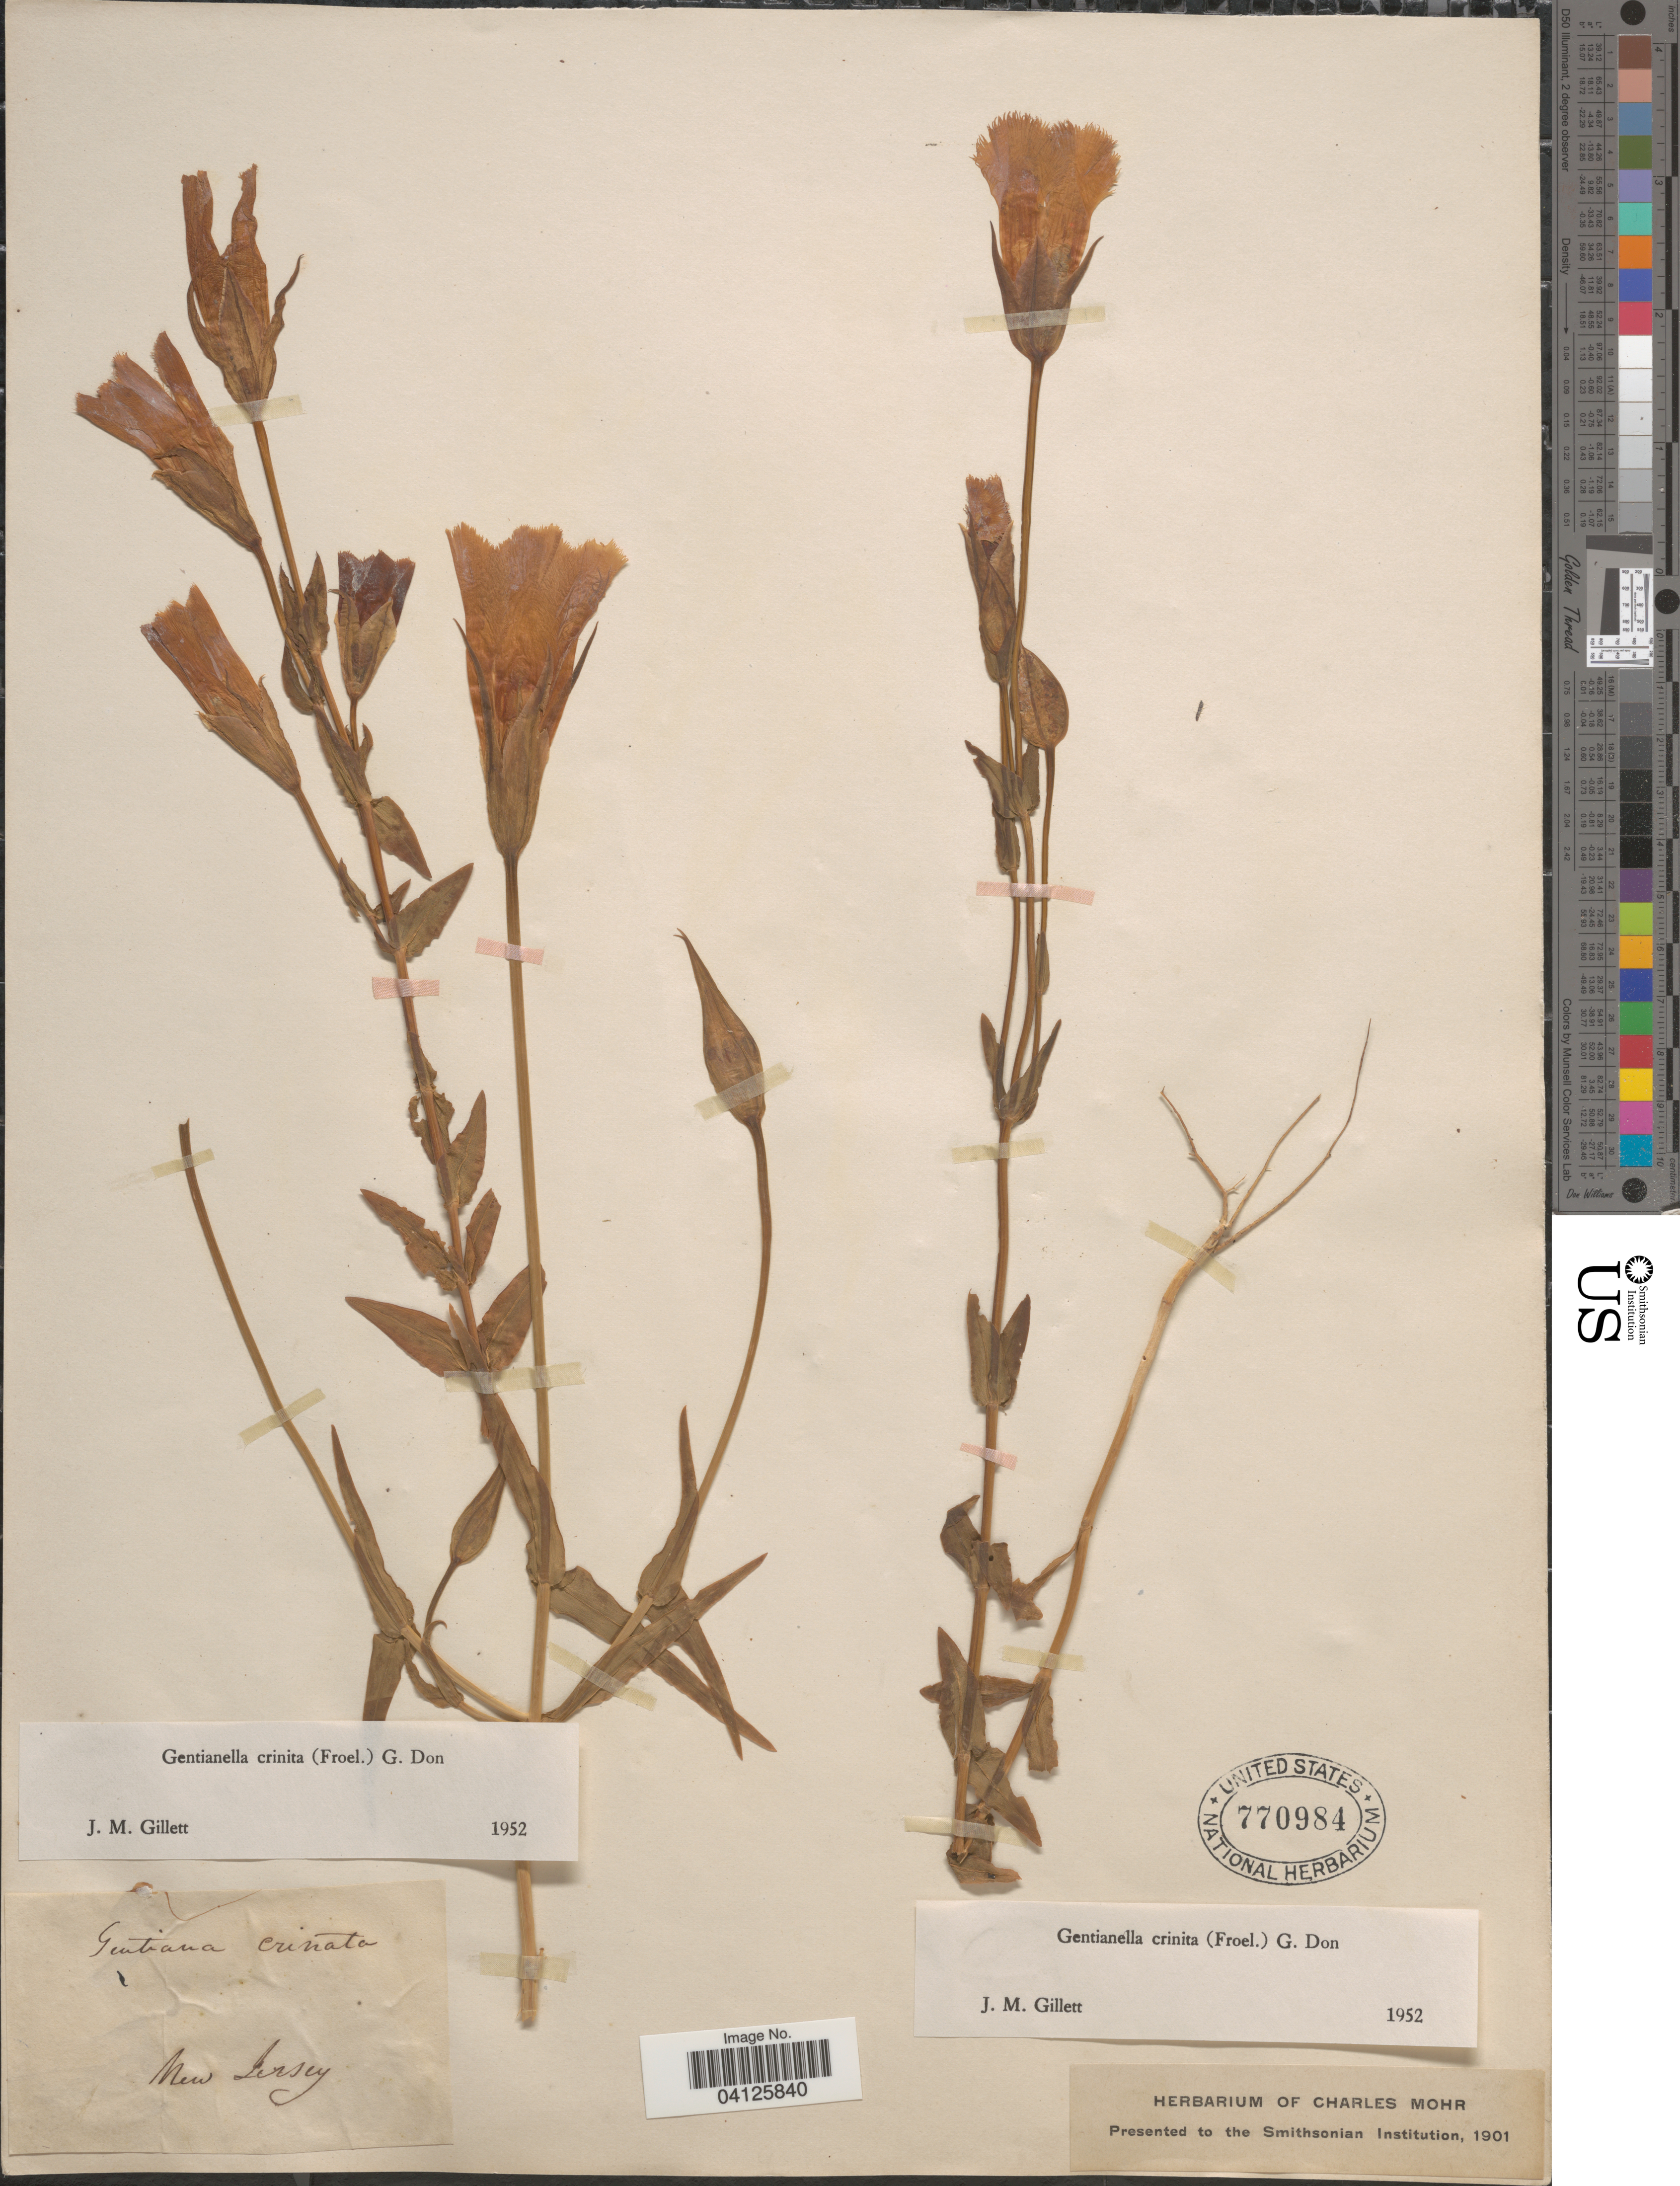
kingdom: Plantae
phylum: Tracheophyta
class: Magnoliopsida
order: Gentianales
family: Gentianaceae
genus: Gentianella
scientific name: Gentianella crinita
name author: (Froel.) G. Don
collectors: ex herb. Charles Mohr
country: United States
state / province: New Jersey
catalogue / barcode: US 770984